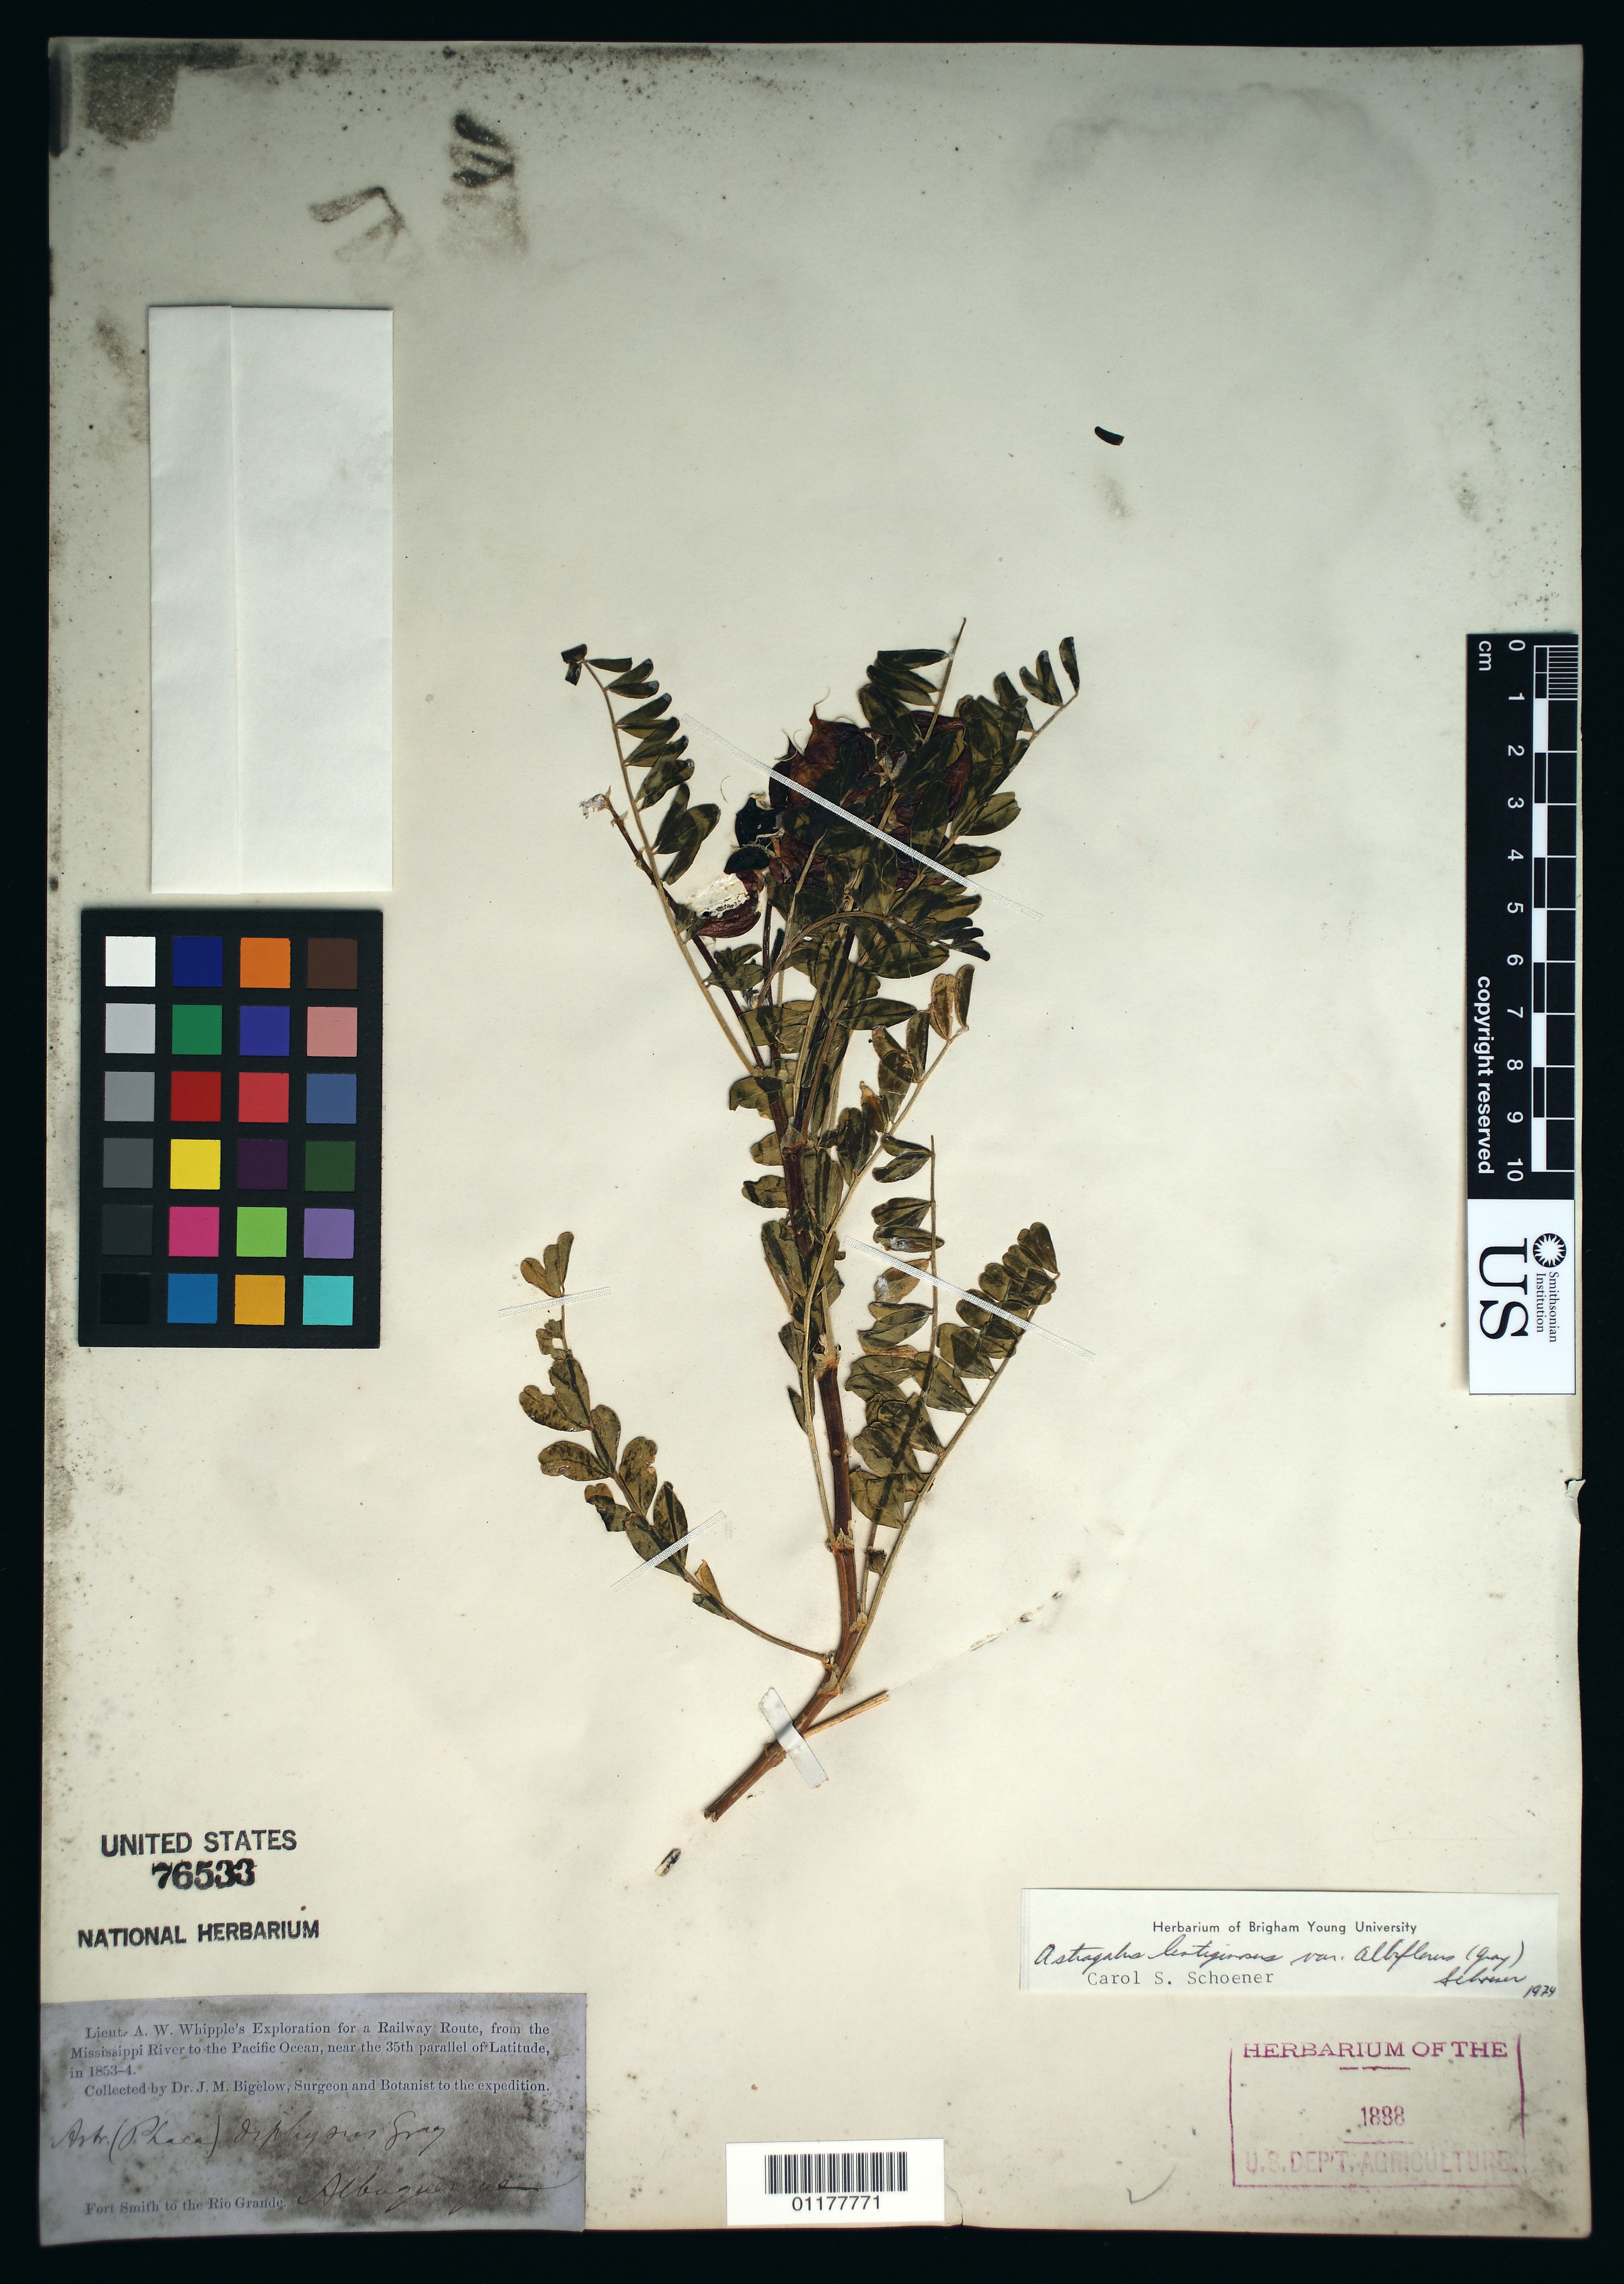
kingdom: Plantae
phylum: Tracheophyta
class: Magnoliopsida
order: Fabales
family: Fabaceae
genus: Astragalus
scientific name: Astragalus lentiginosus var. albiflorus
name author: (A. Gray) Schoener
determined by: Schoener, C. S.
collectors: J. M. Bigelow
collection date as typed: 1853 to -- -- 1854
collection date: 1853/1854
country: United States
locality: Fort Smith to the Rio Grande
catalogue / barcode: US 76533